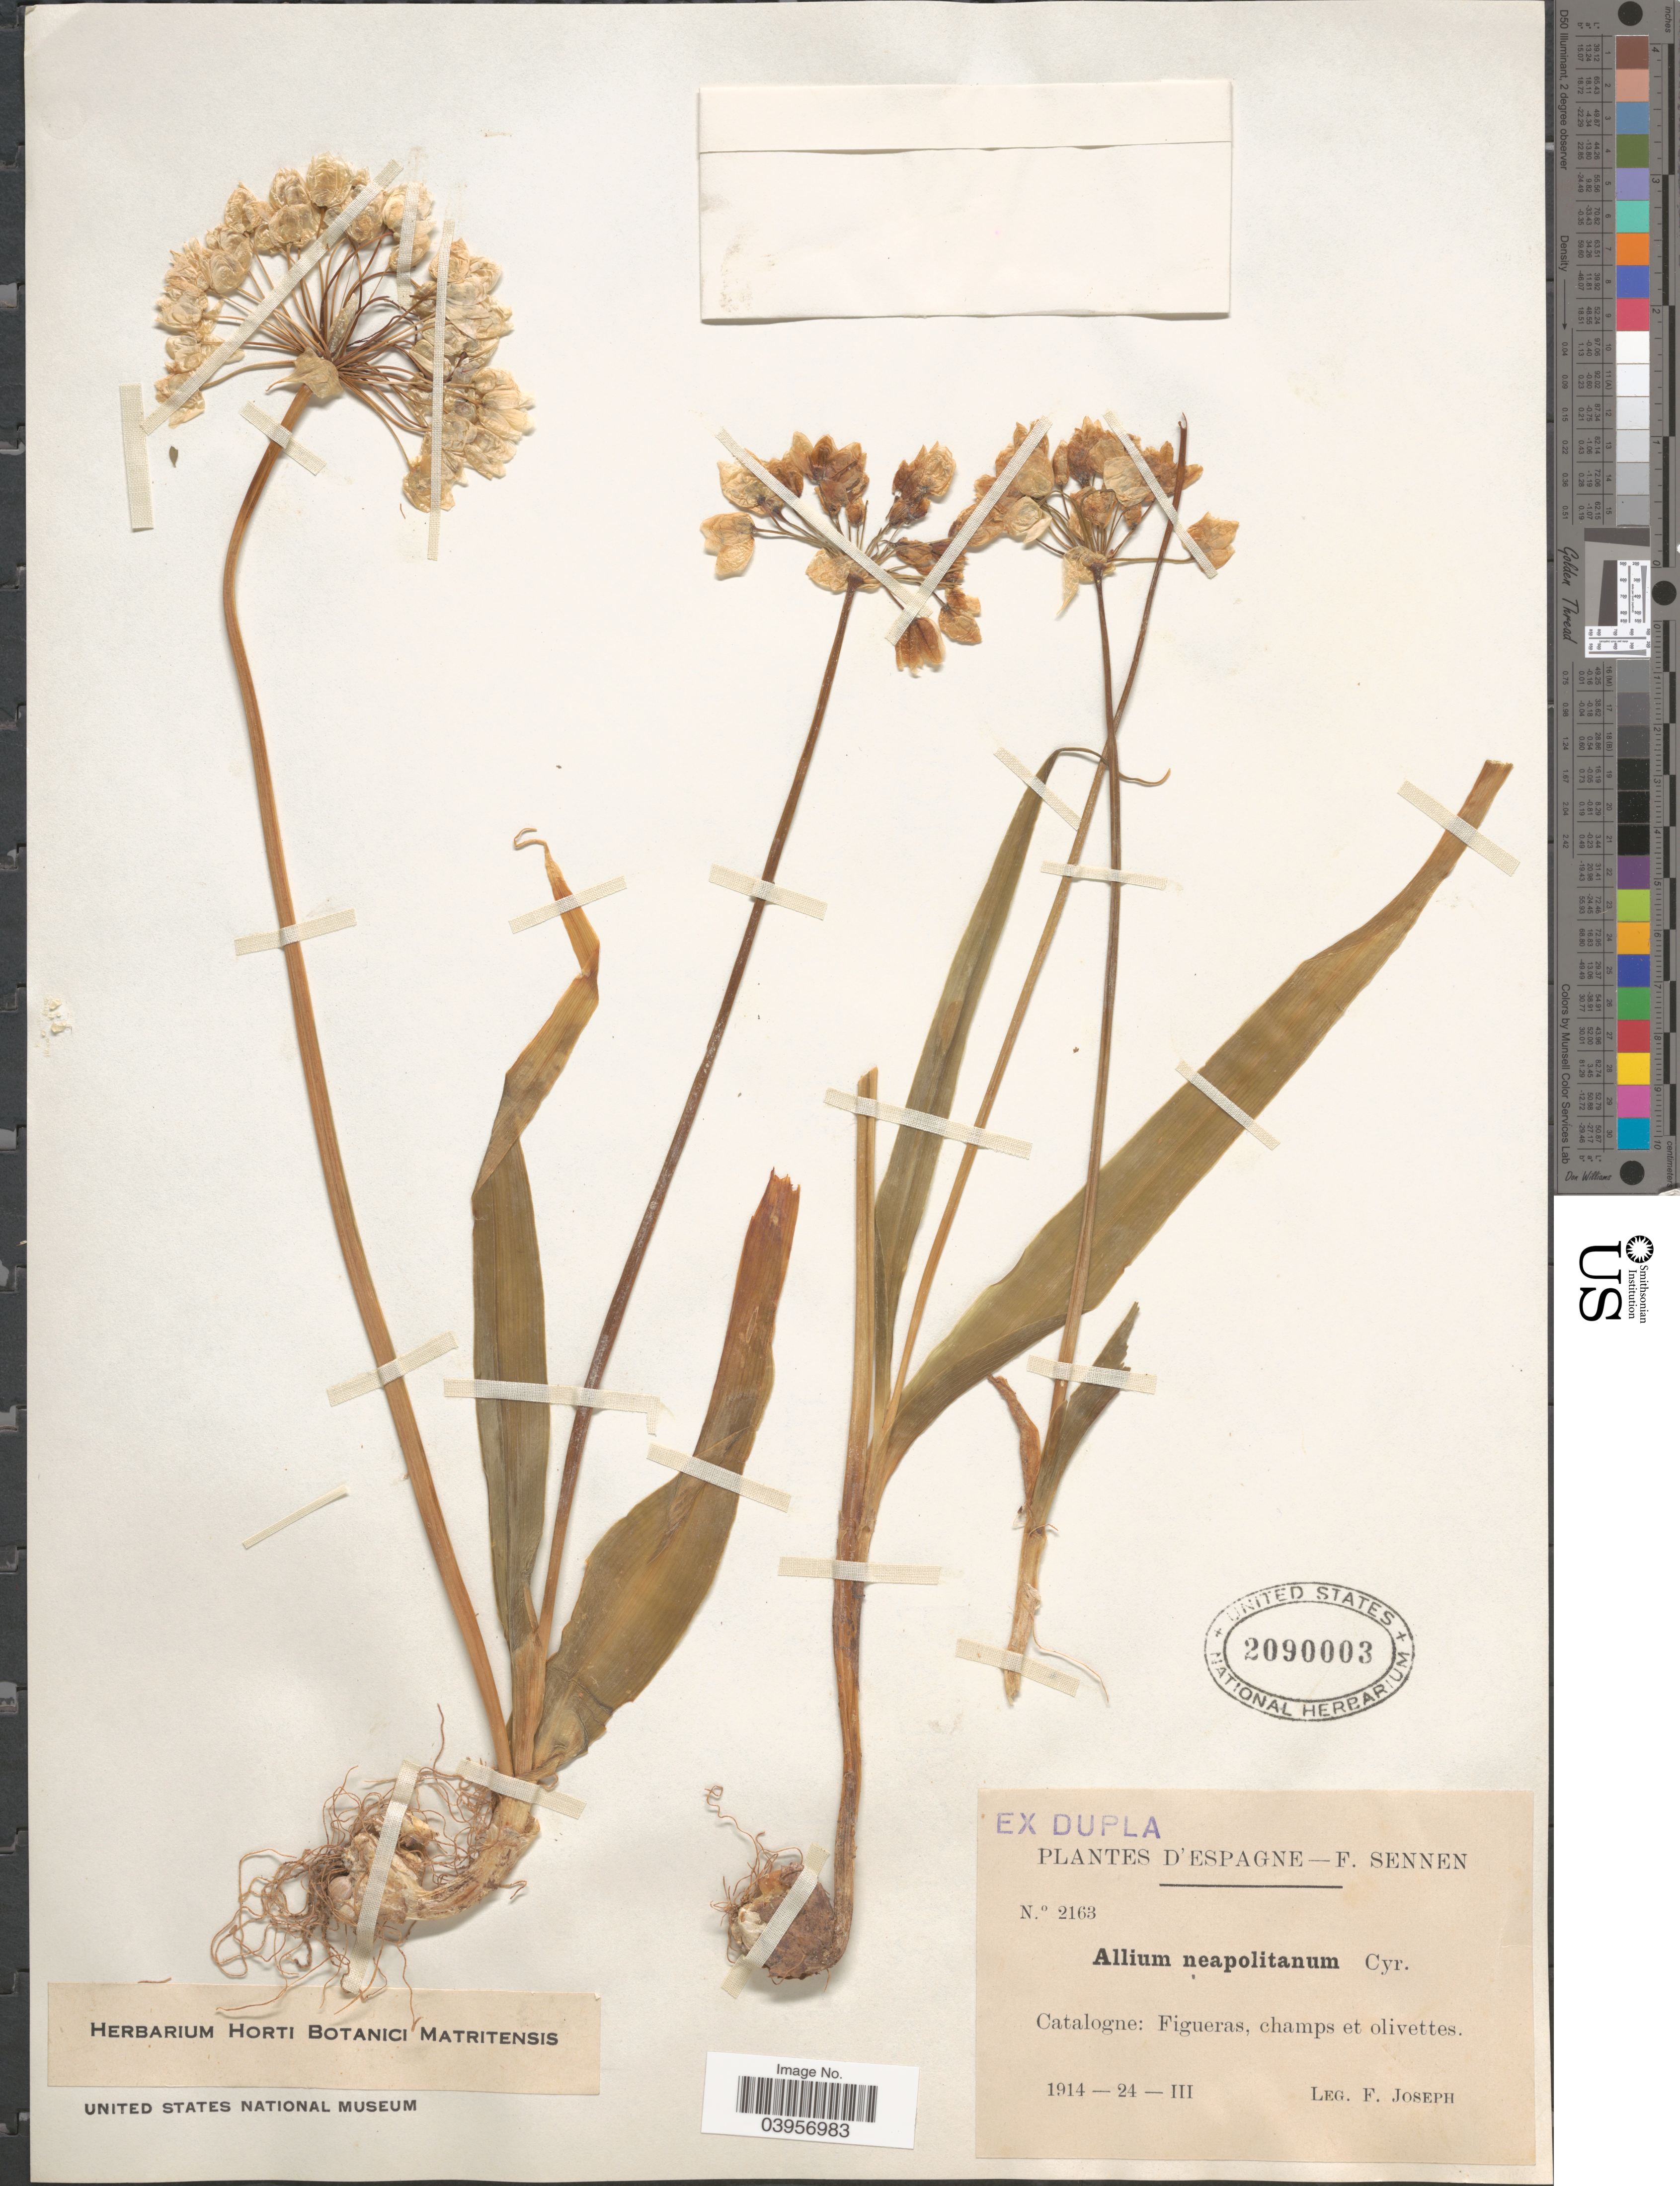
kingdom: Plantae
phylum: Tracheophyta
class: Liliopsida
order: Asparagales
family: Amaryllidaceae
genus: Allium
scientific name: Allium neapolitanum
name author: Cirillo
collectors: F. Joseph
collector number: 2163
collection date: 1914-03-24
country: Spain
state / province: Catalunya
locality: Catalogne: Figueras, champs et olivettes.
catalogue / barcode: US 2090003